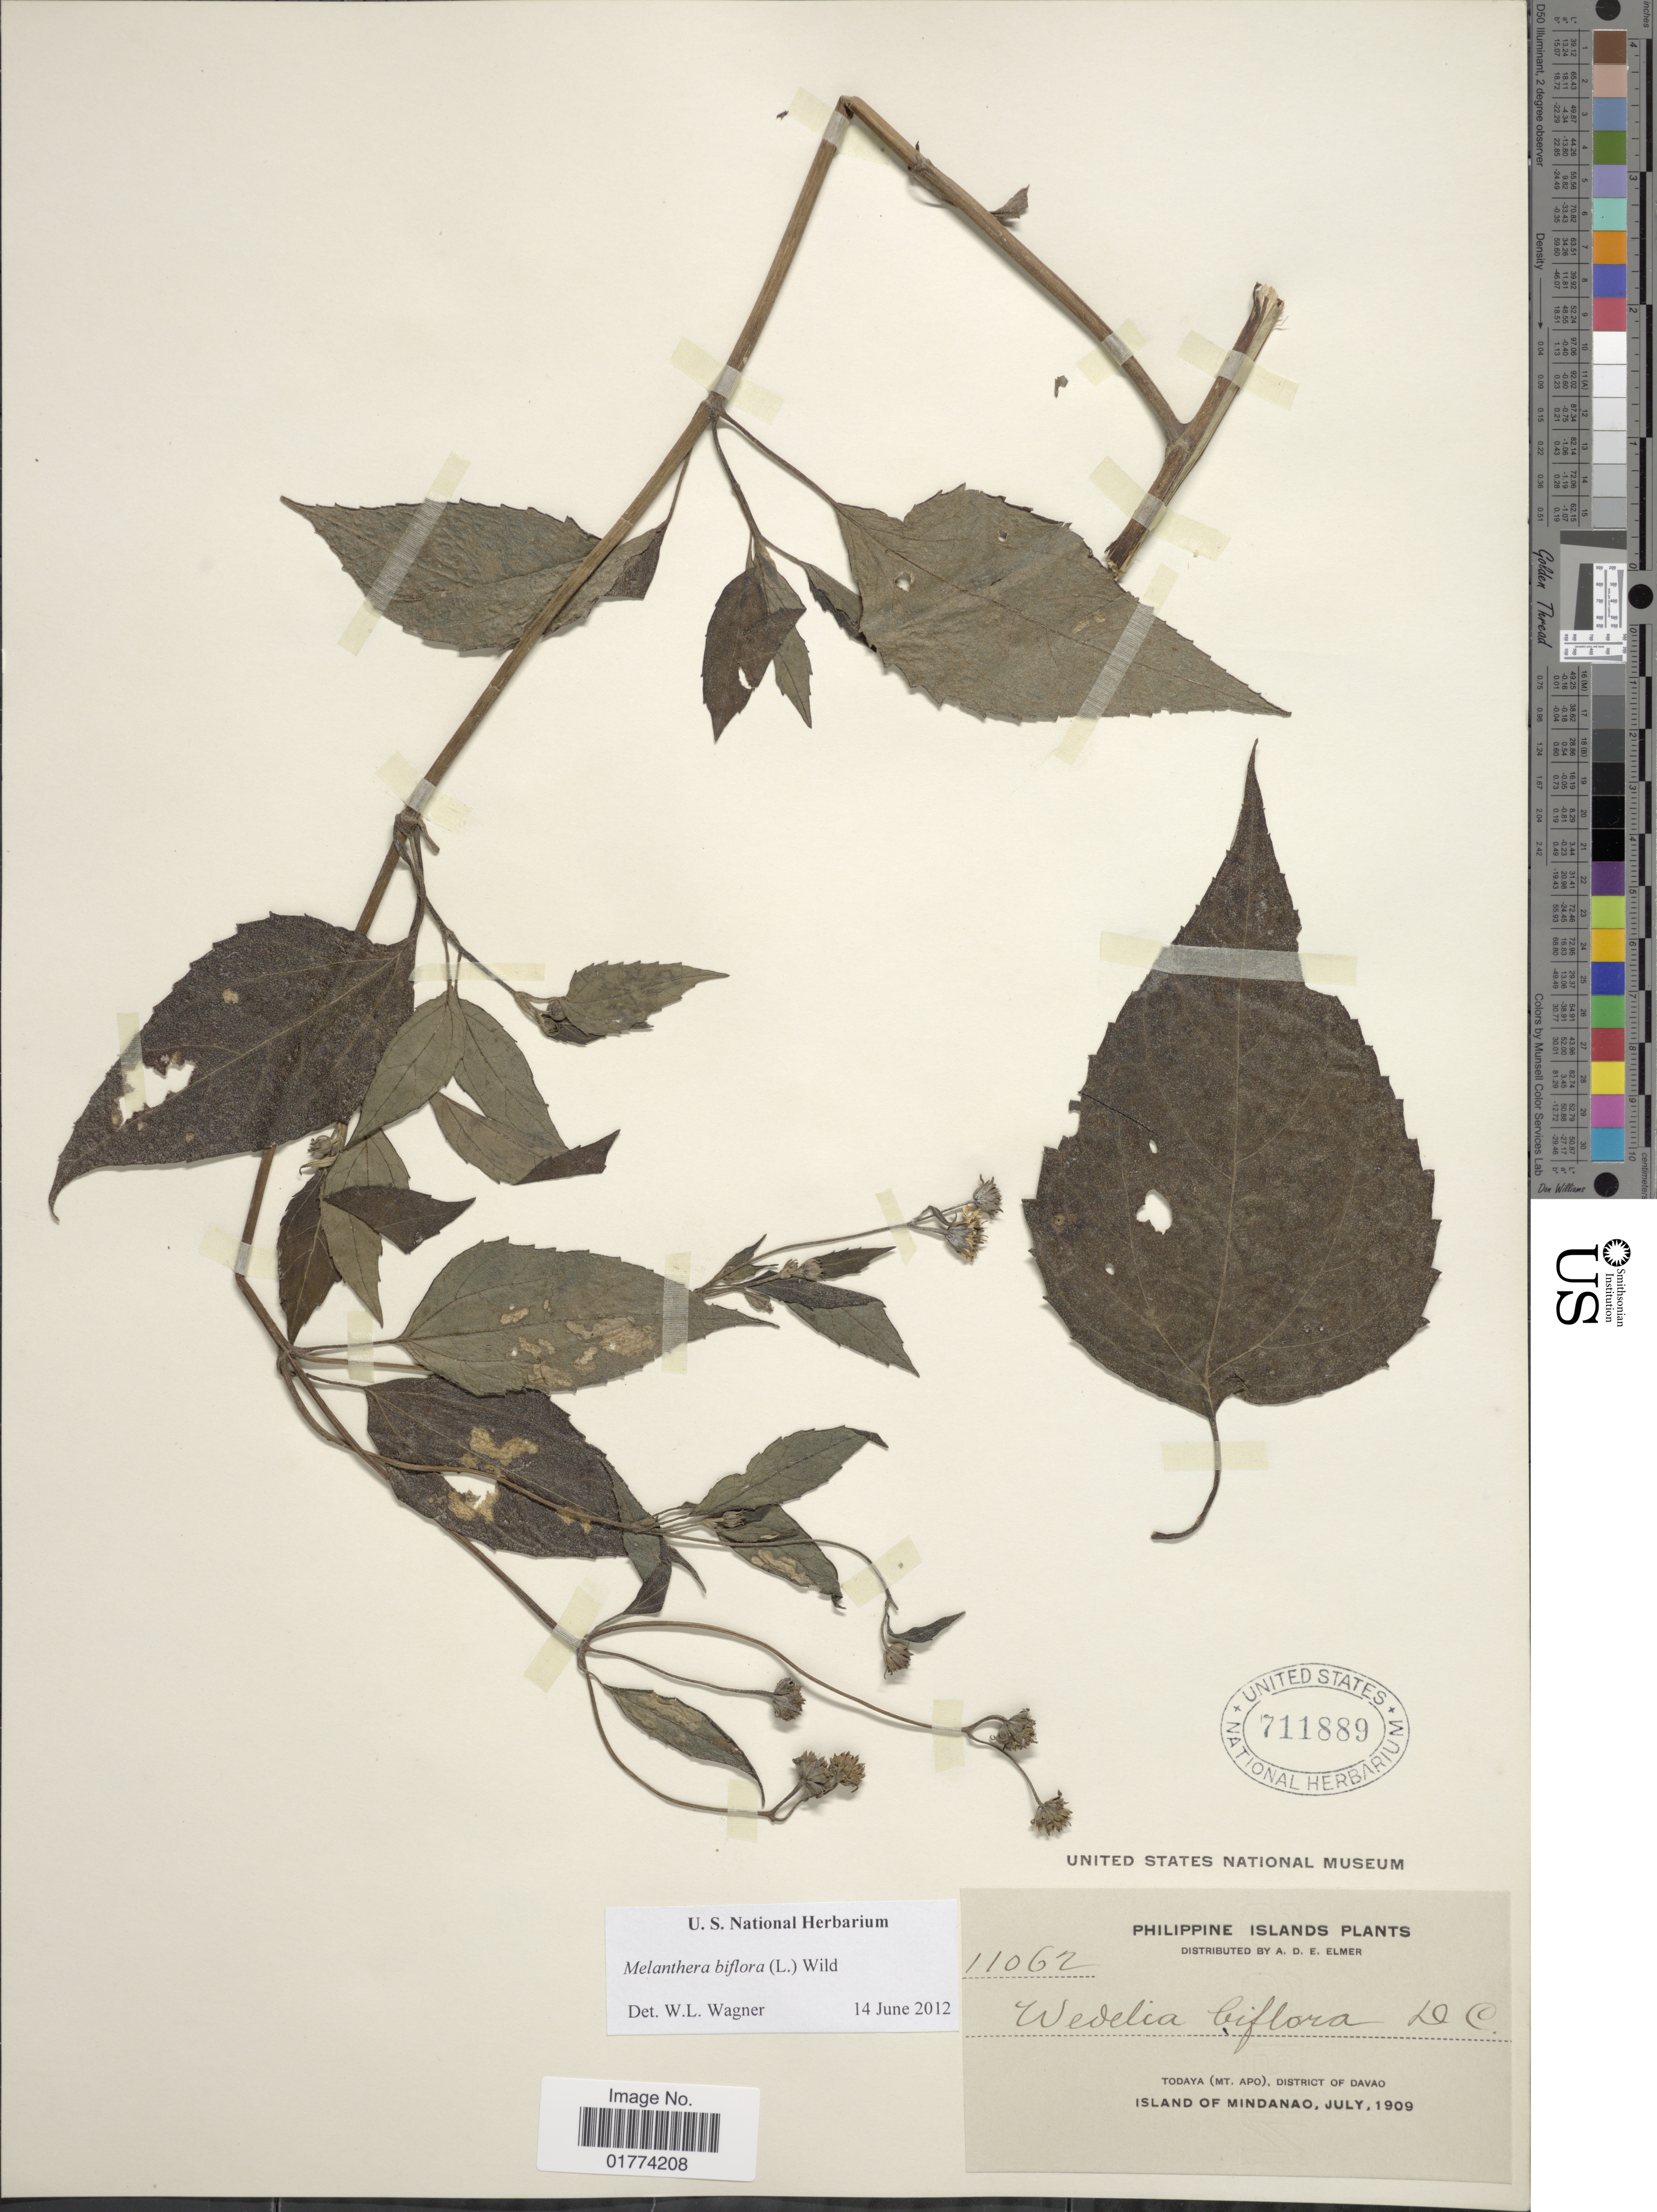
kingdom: Plantae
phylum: Tracheophyta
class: Magnoliopsida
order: Asterales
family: Asteraceae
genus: Wollastonia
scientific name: Wollastonia biflora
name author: (L.) DC.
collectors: A. D. E. Elmer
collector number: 11062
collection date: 1909-07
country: Philippines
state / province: Davao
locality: Todaya (Mt. apo), District of Davao, Island of Mindanao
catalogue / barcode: US 711889